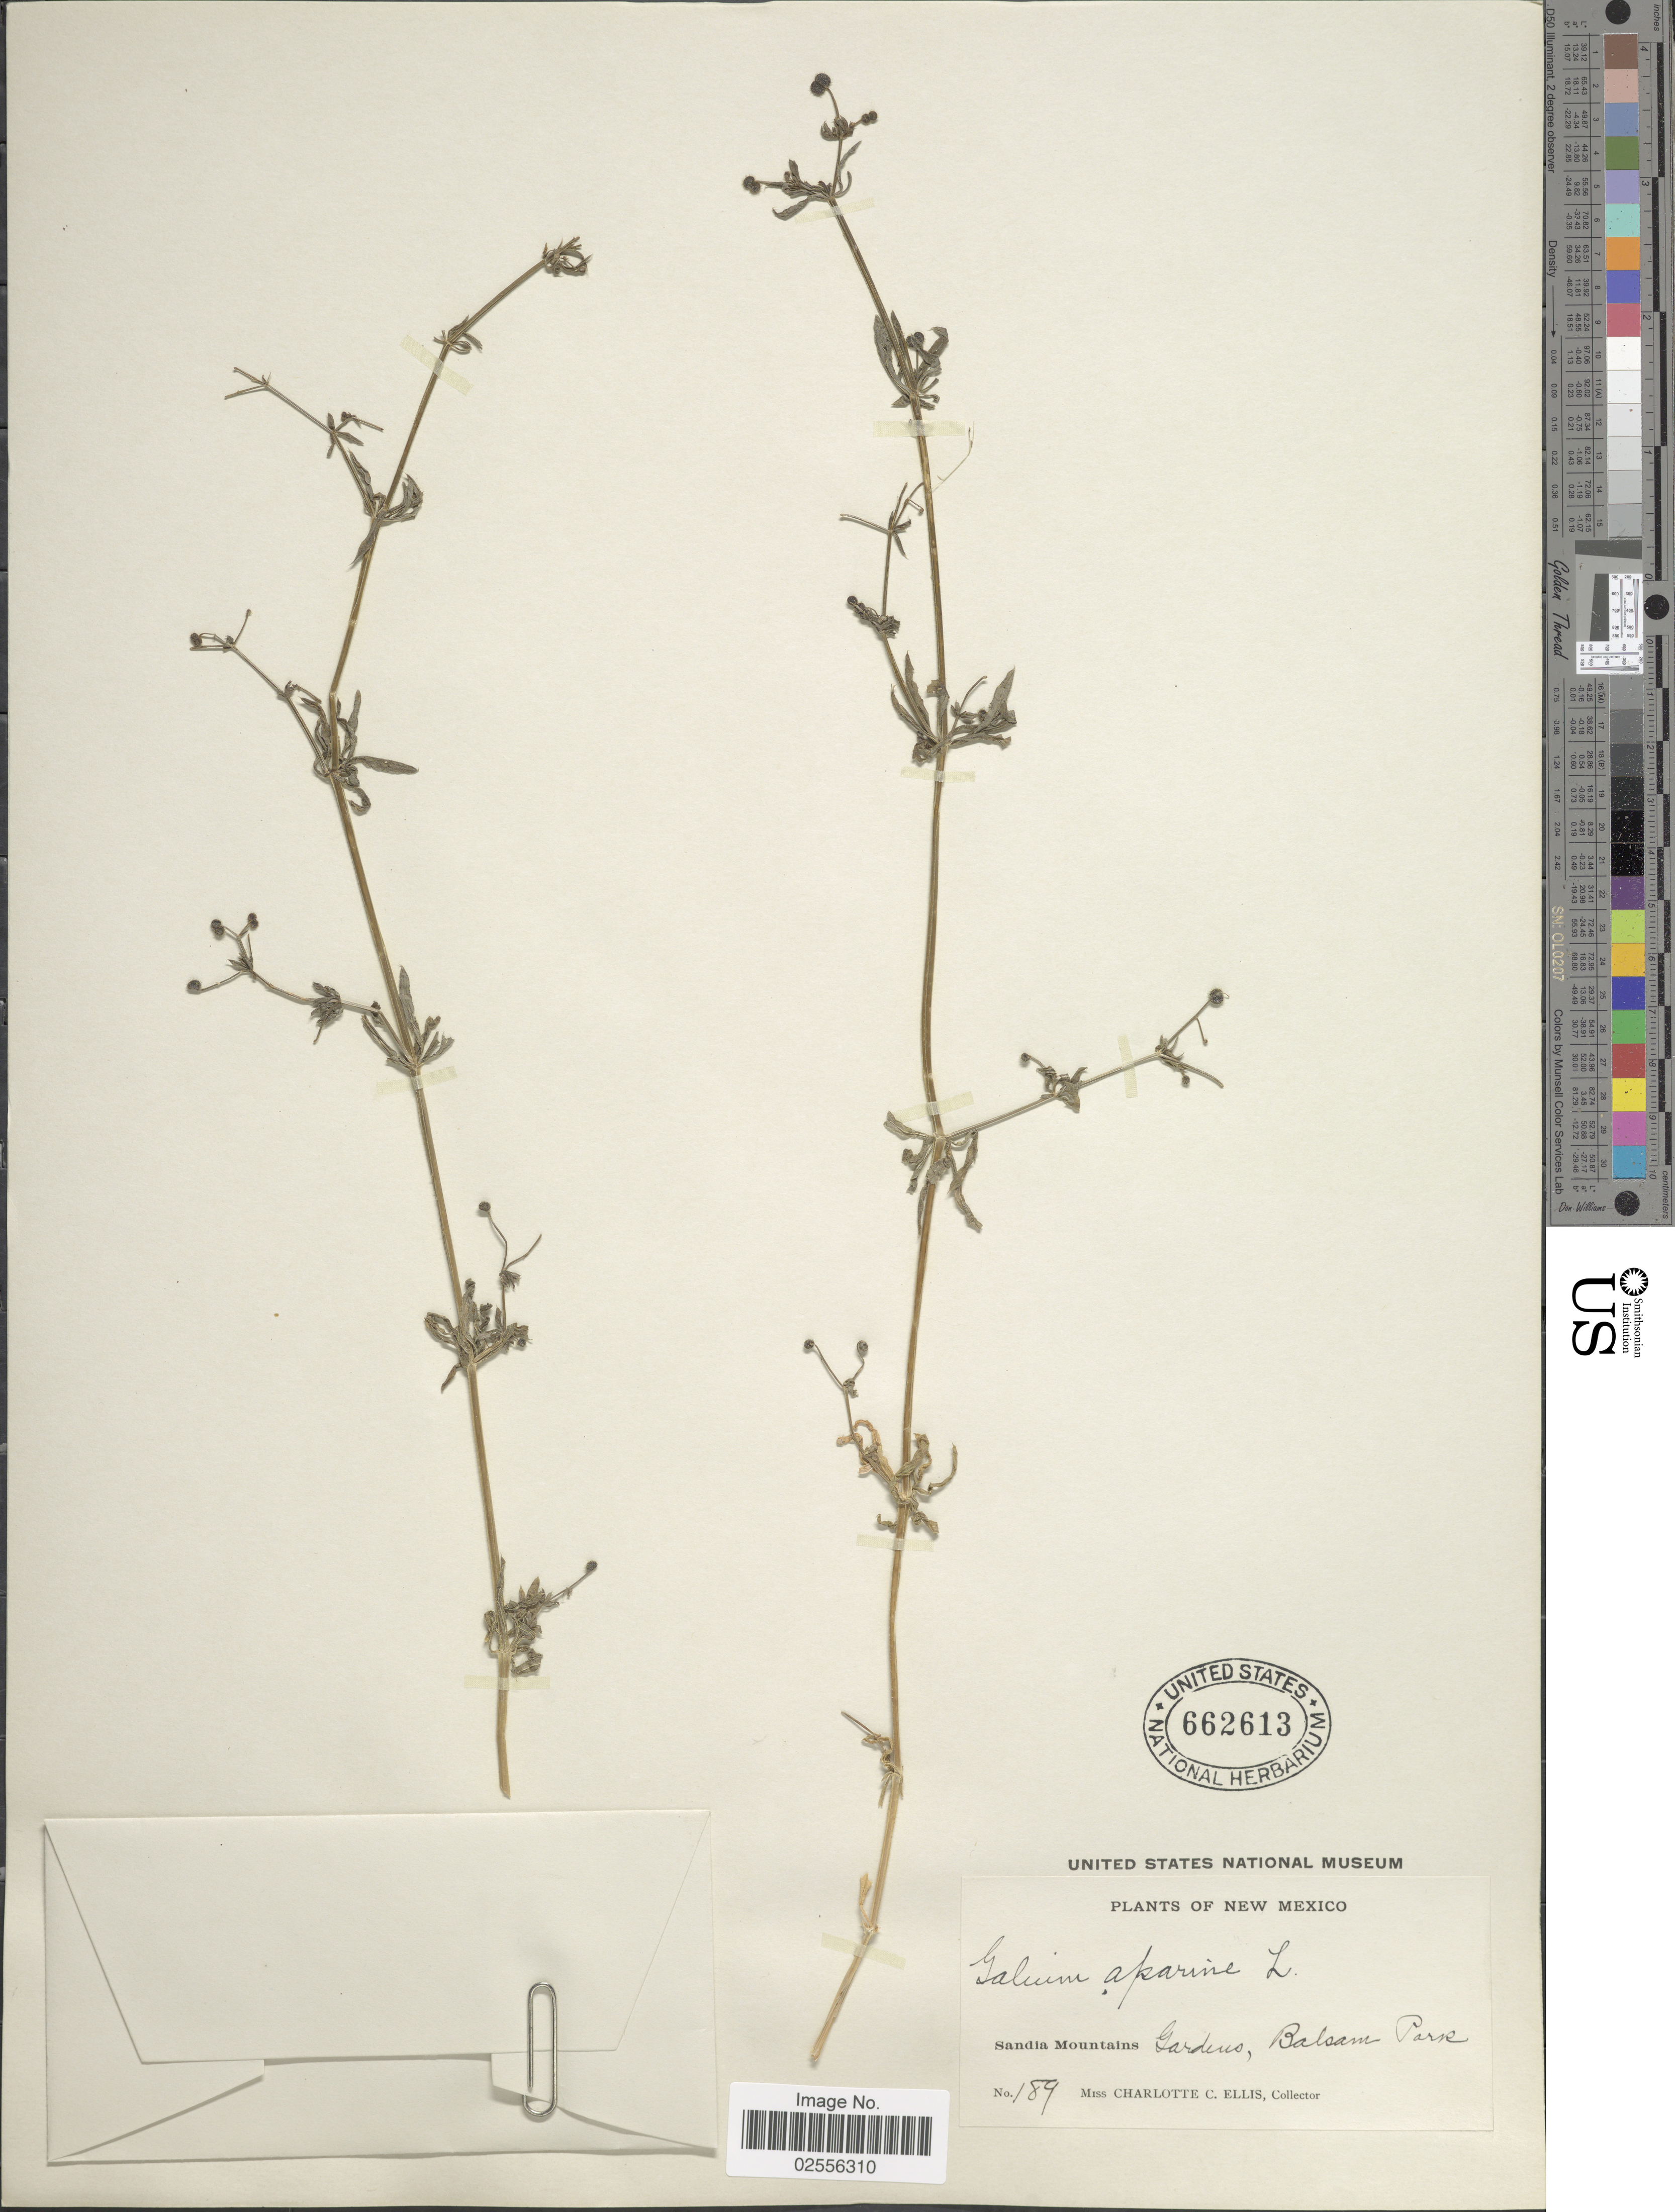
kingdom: Plantae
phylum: Tracheophyta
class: Magnoliopsida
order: Gentianales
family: Rubiaceae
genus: Galium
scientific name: Galium aparine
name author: L.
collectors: C. C. Ellis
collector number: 189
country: United States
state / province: New Mexico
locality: Sandia Mountains Gardens, Balsam Park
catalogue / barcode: US 662613